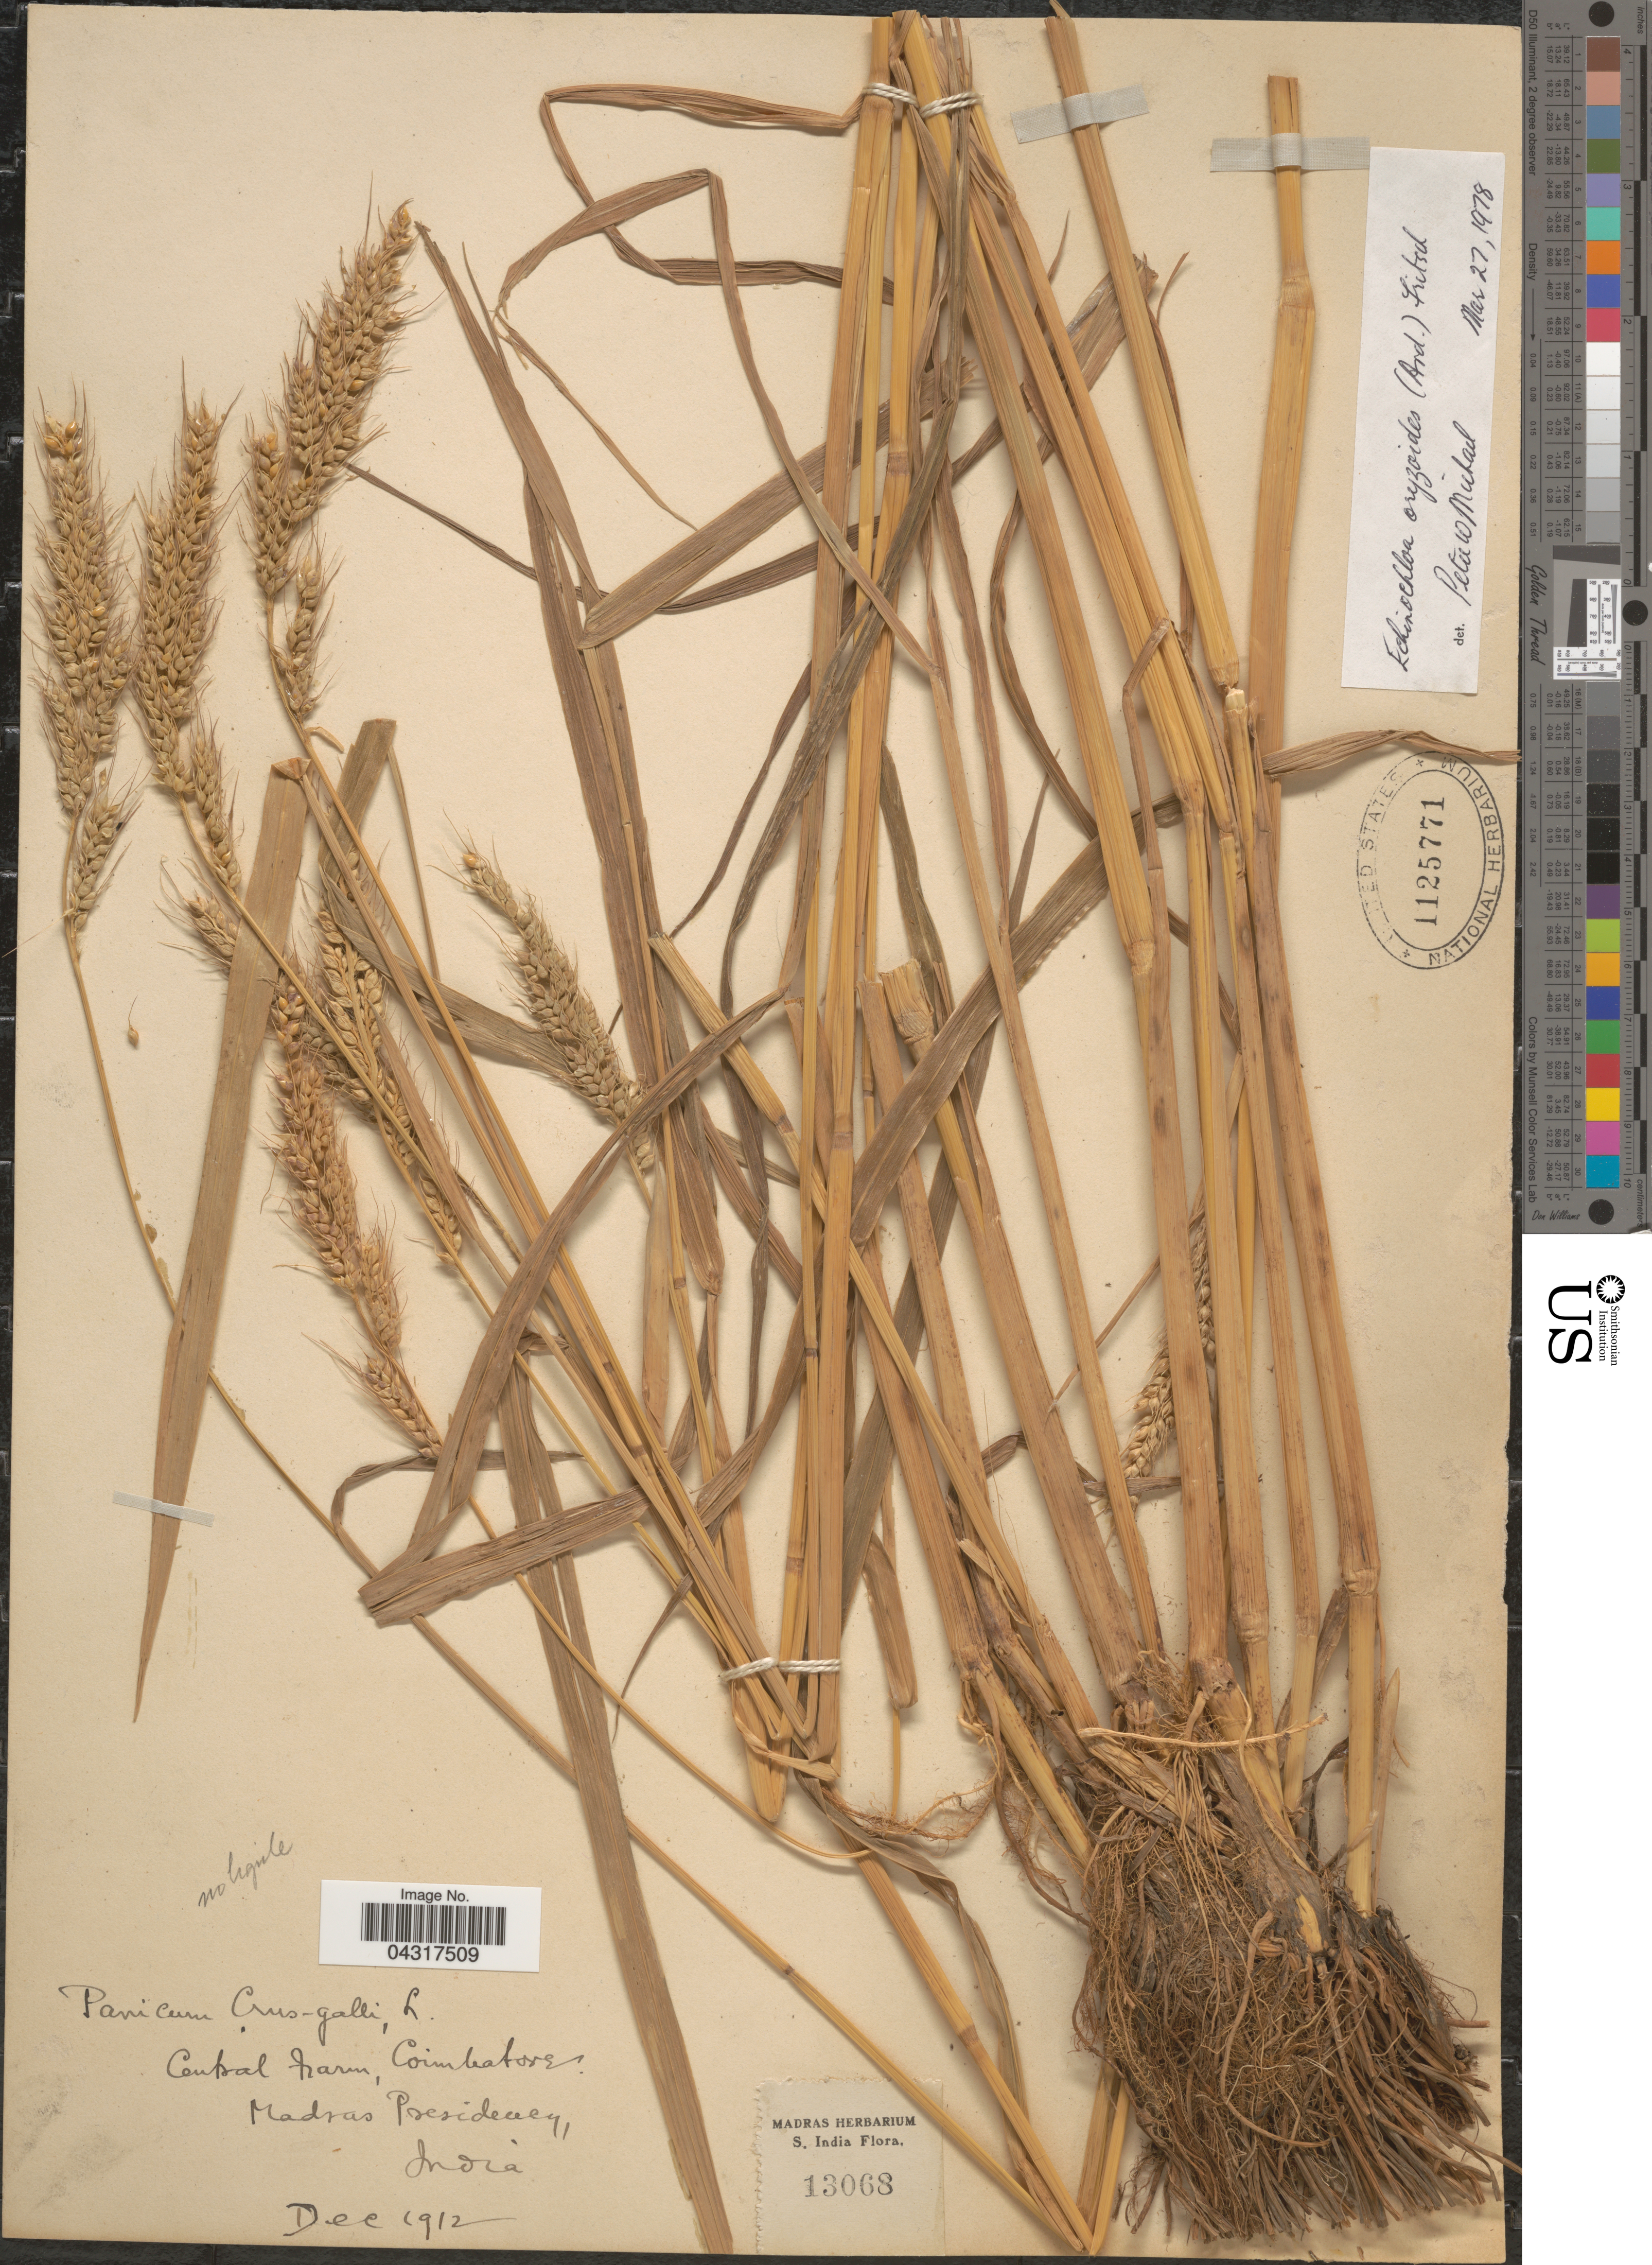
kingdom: Plantae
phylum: Tracheophyta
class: Liliopsida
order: Poales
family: Poaceae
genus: Echinochloa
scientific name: Echinochloa oryzoides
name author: (Ard.) Fritsch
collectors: Ex herb. Madras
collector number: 13068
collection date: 1912-12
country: India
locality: Central Farm, Coimbatore. Madras Presidency. S. India.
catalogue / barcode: US 1125771